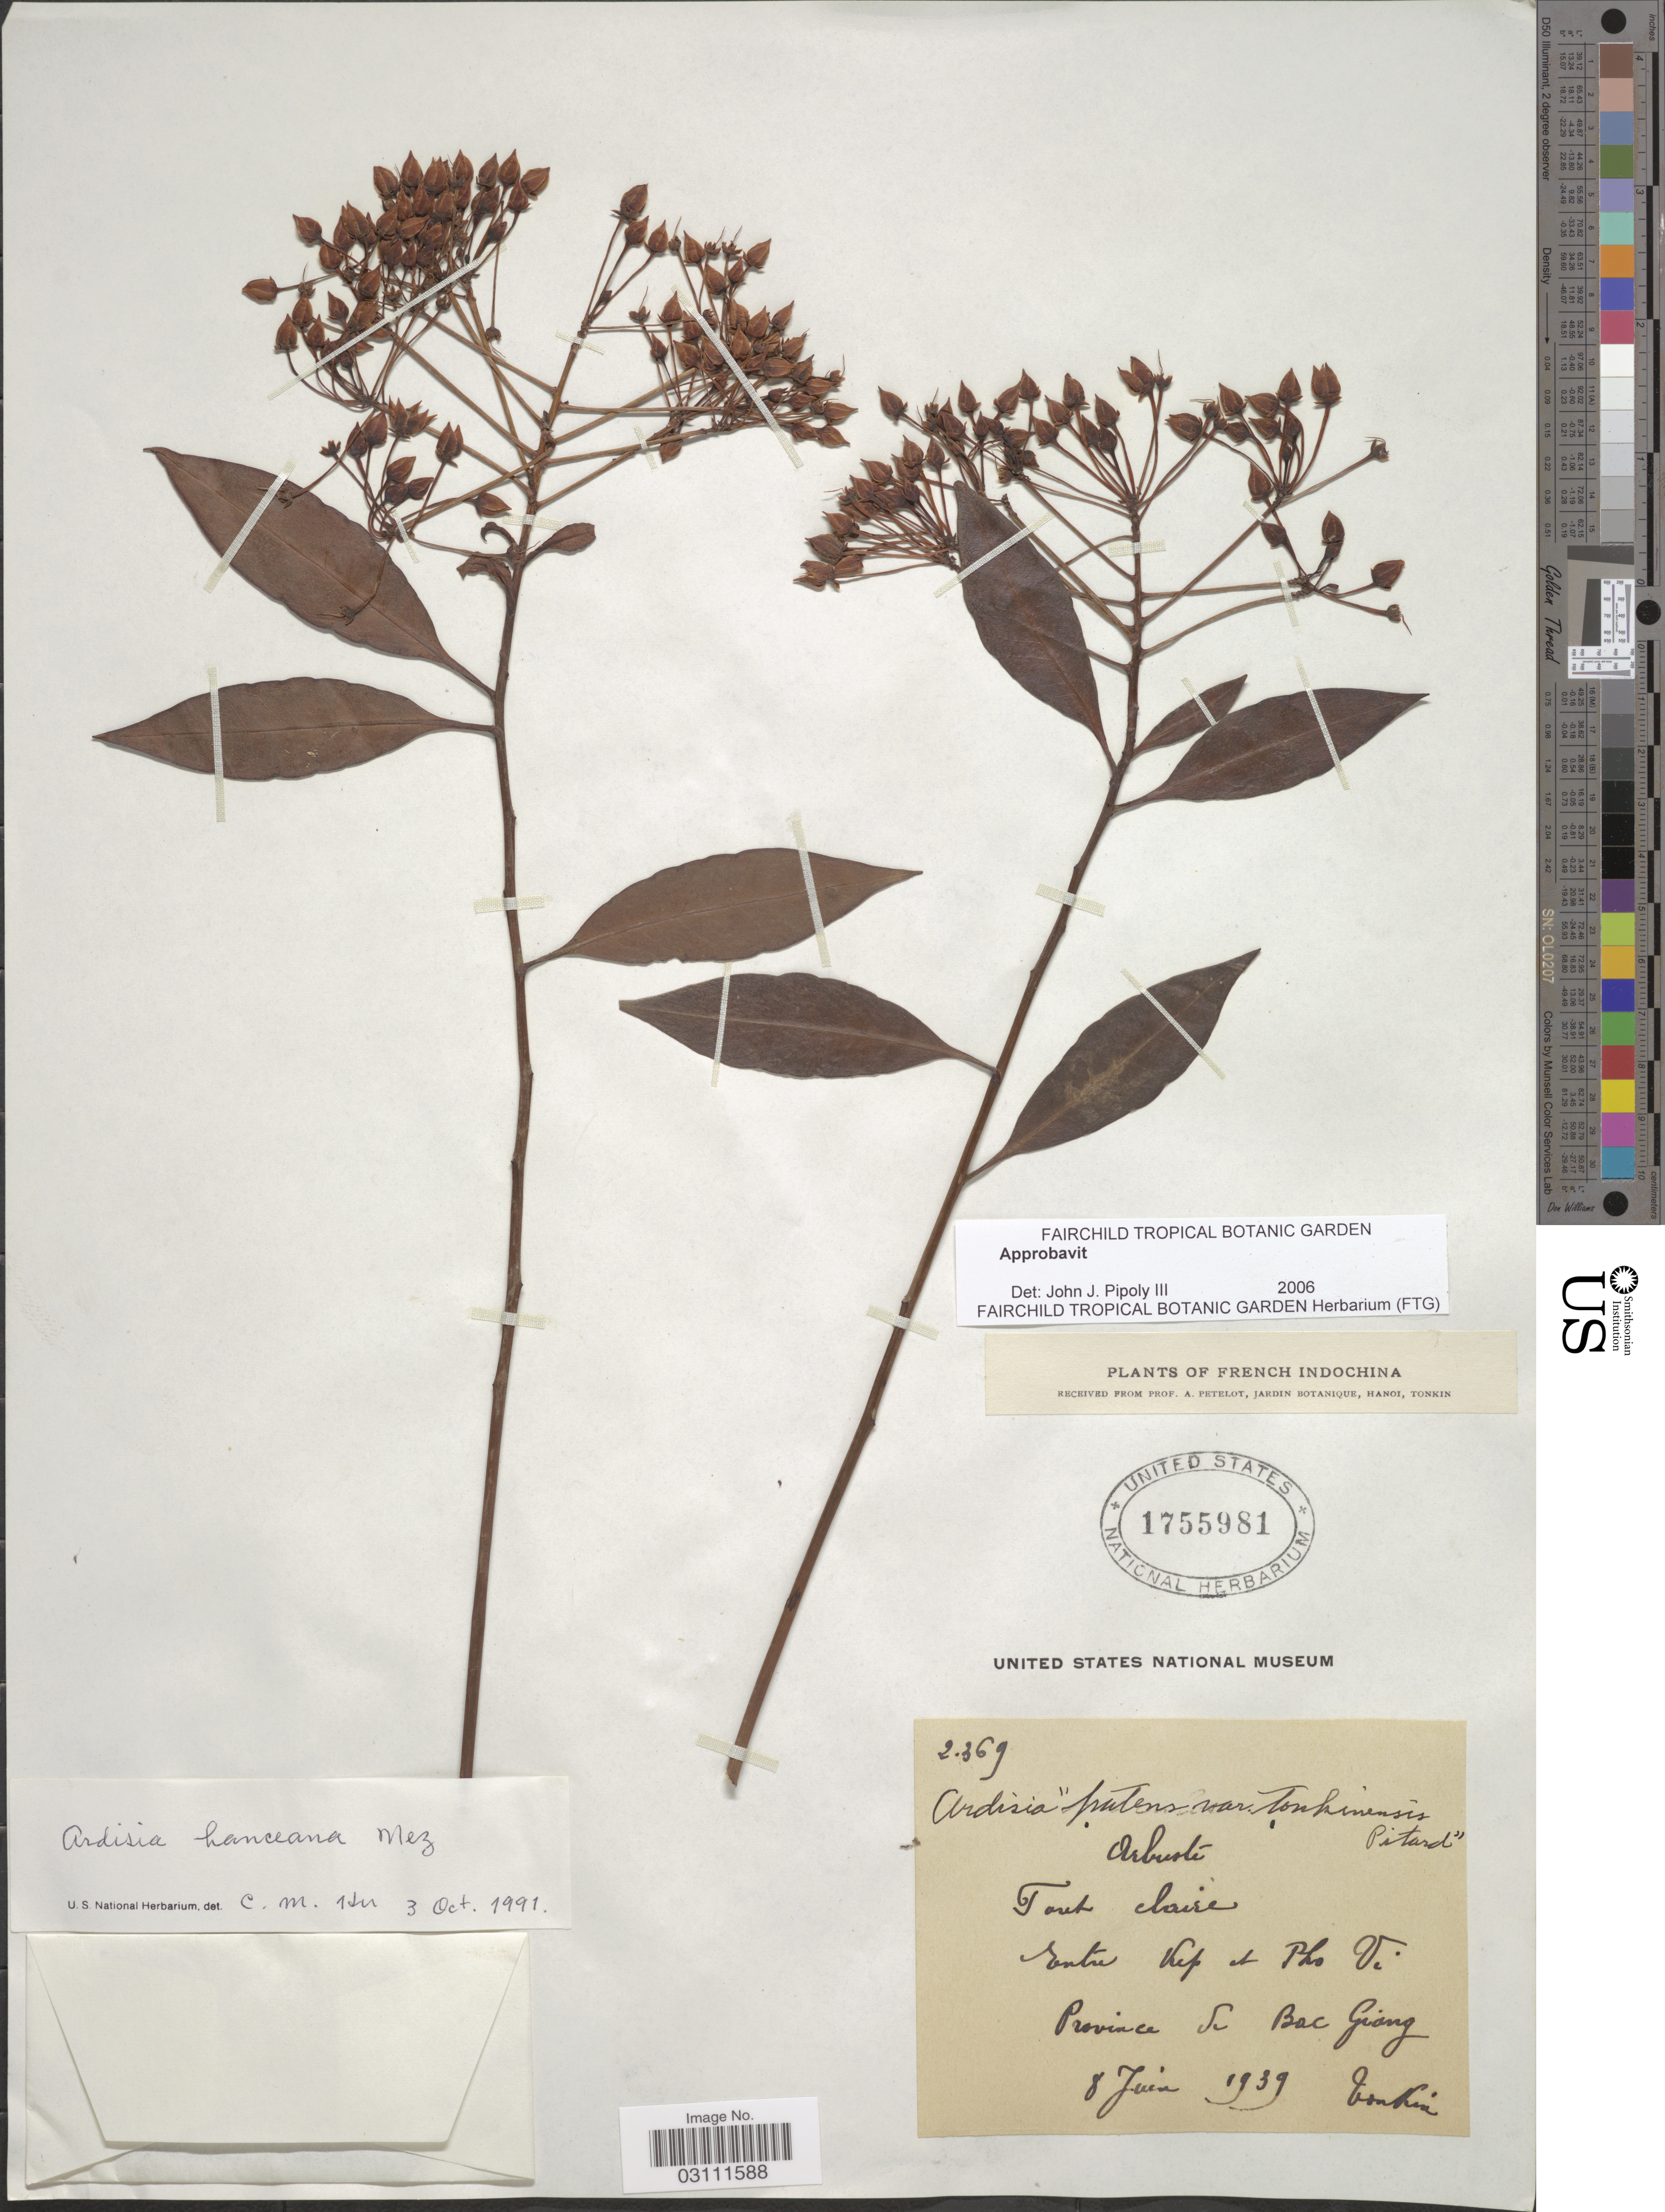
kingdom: Plantae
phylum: Tracheophyta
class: Magnoliopsida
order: Ericales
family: Primulaceae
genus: Ardisia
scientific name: Ardisia hanceana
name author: Mez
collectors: A. Petelot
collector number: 2369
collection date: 1939-06-08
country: Vietnam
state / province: Bac Giang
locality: Entre Kep et Pho Vi, Province de Bac Giang. Tonkin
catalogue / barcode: US 1755981